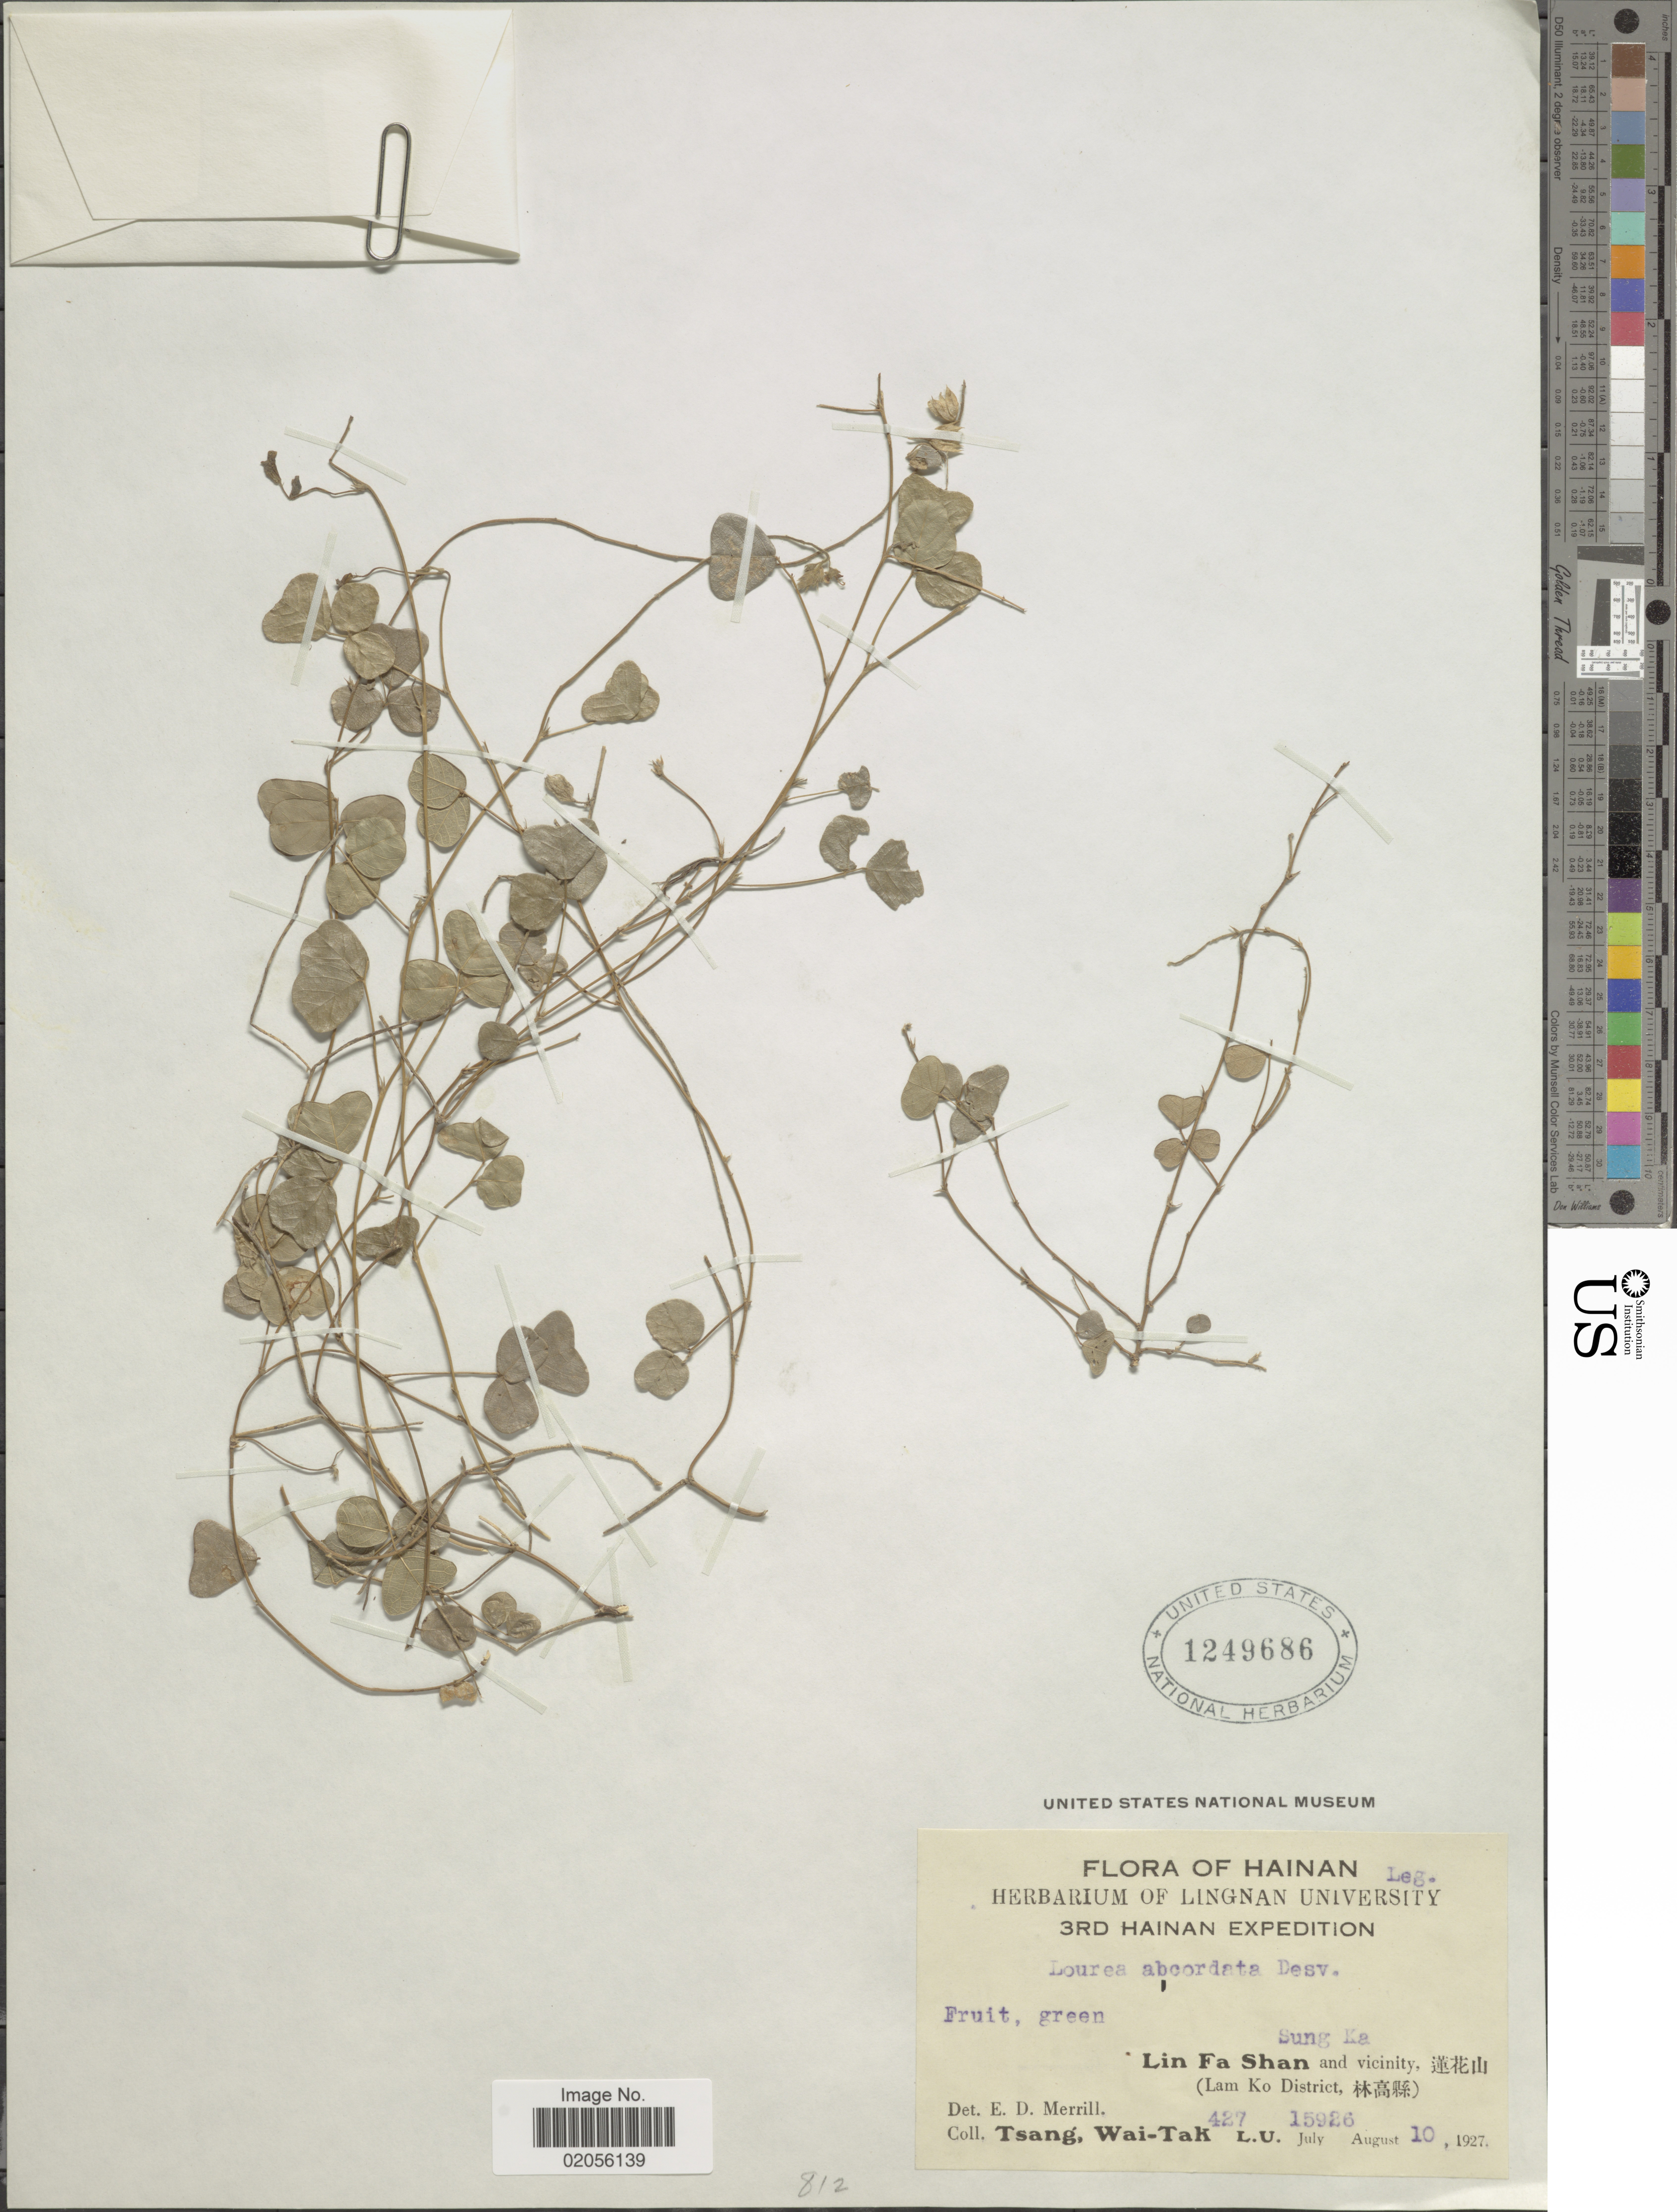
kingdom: Plantae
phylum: Tracheophyta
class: Magnoliopsida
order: Fabales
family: Fabaceae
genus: Lourea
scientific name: Lourea obcordata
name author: (Poir.) Desv.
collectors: W. T. Tsang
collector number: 427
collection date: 1927-08-10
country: China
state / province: Hainan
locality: Lin Fa Shan and vicinity (Lam Ko District). Sung Ka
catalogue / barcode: US 1249686